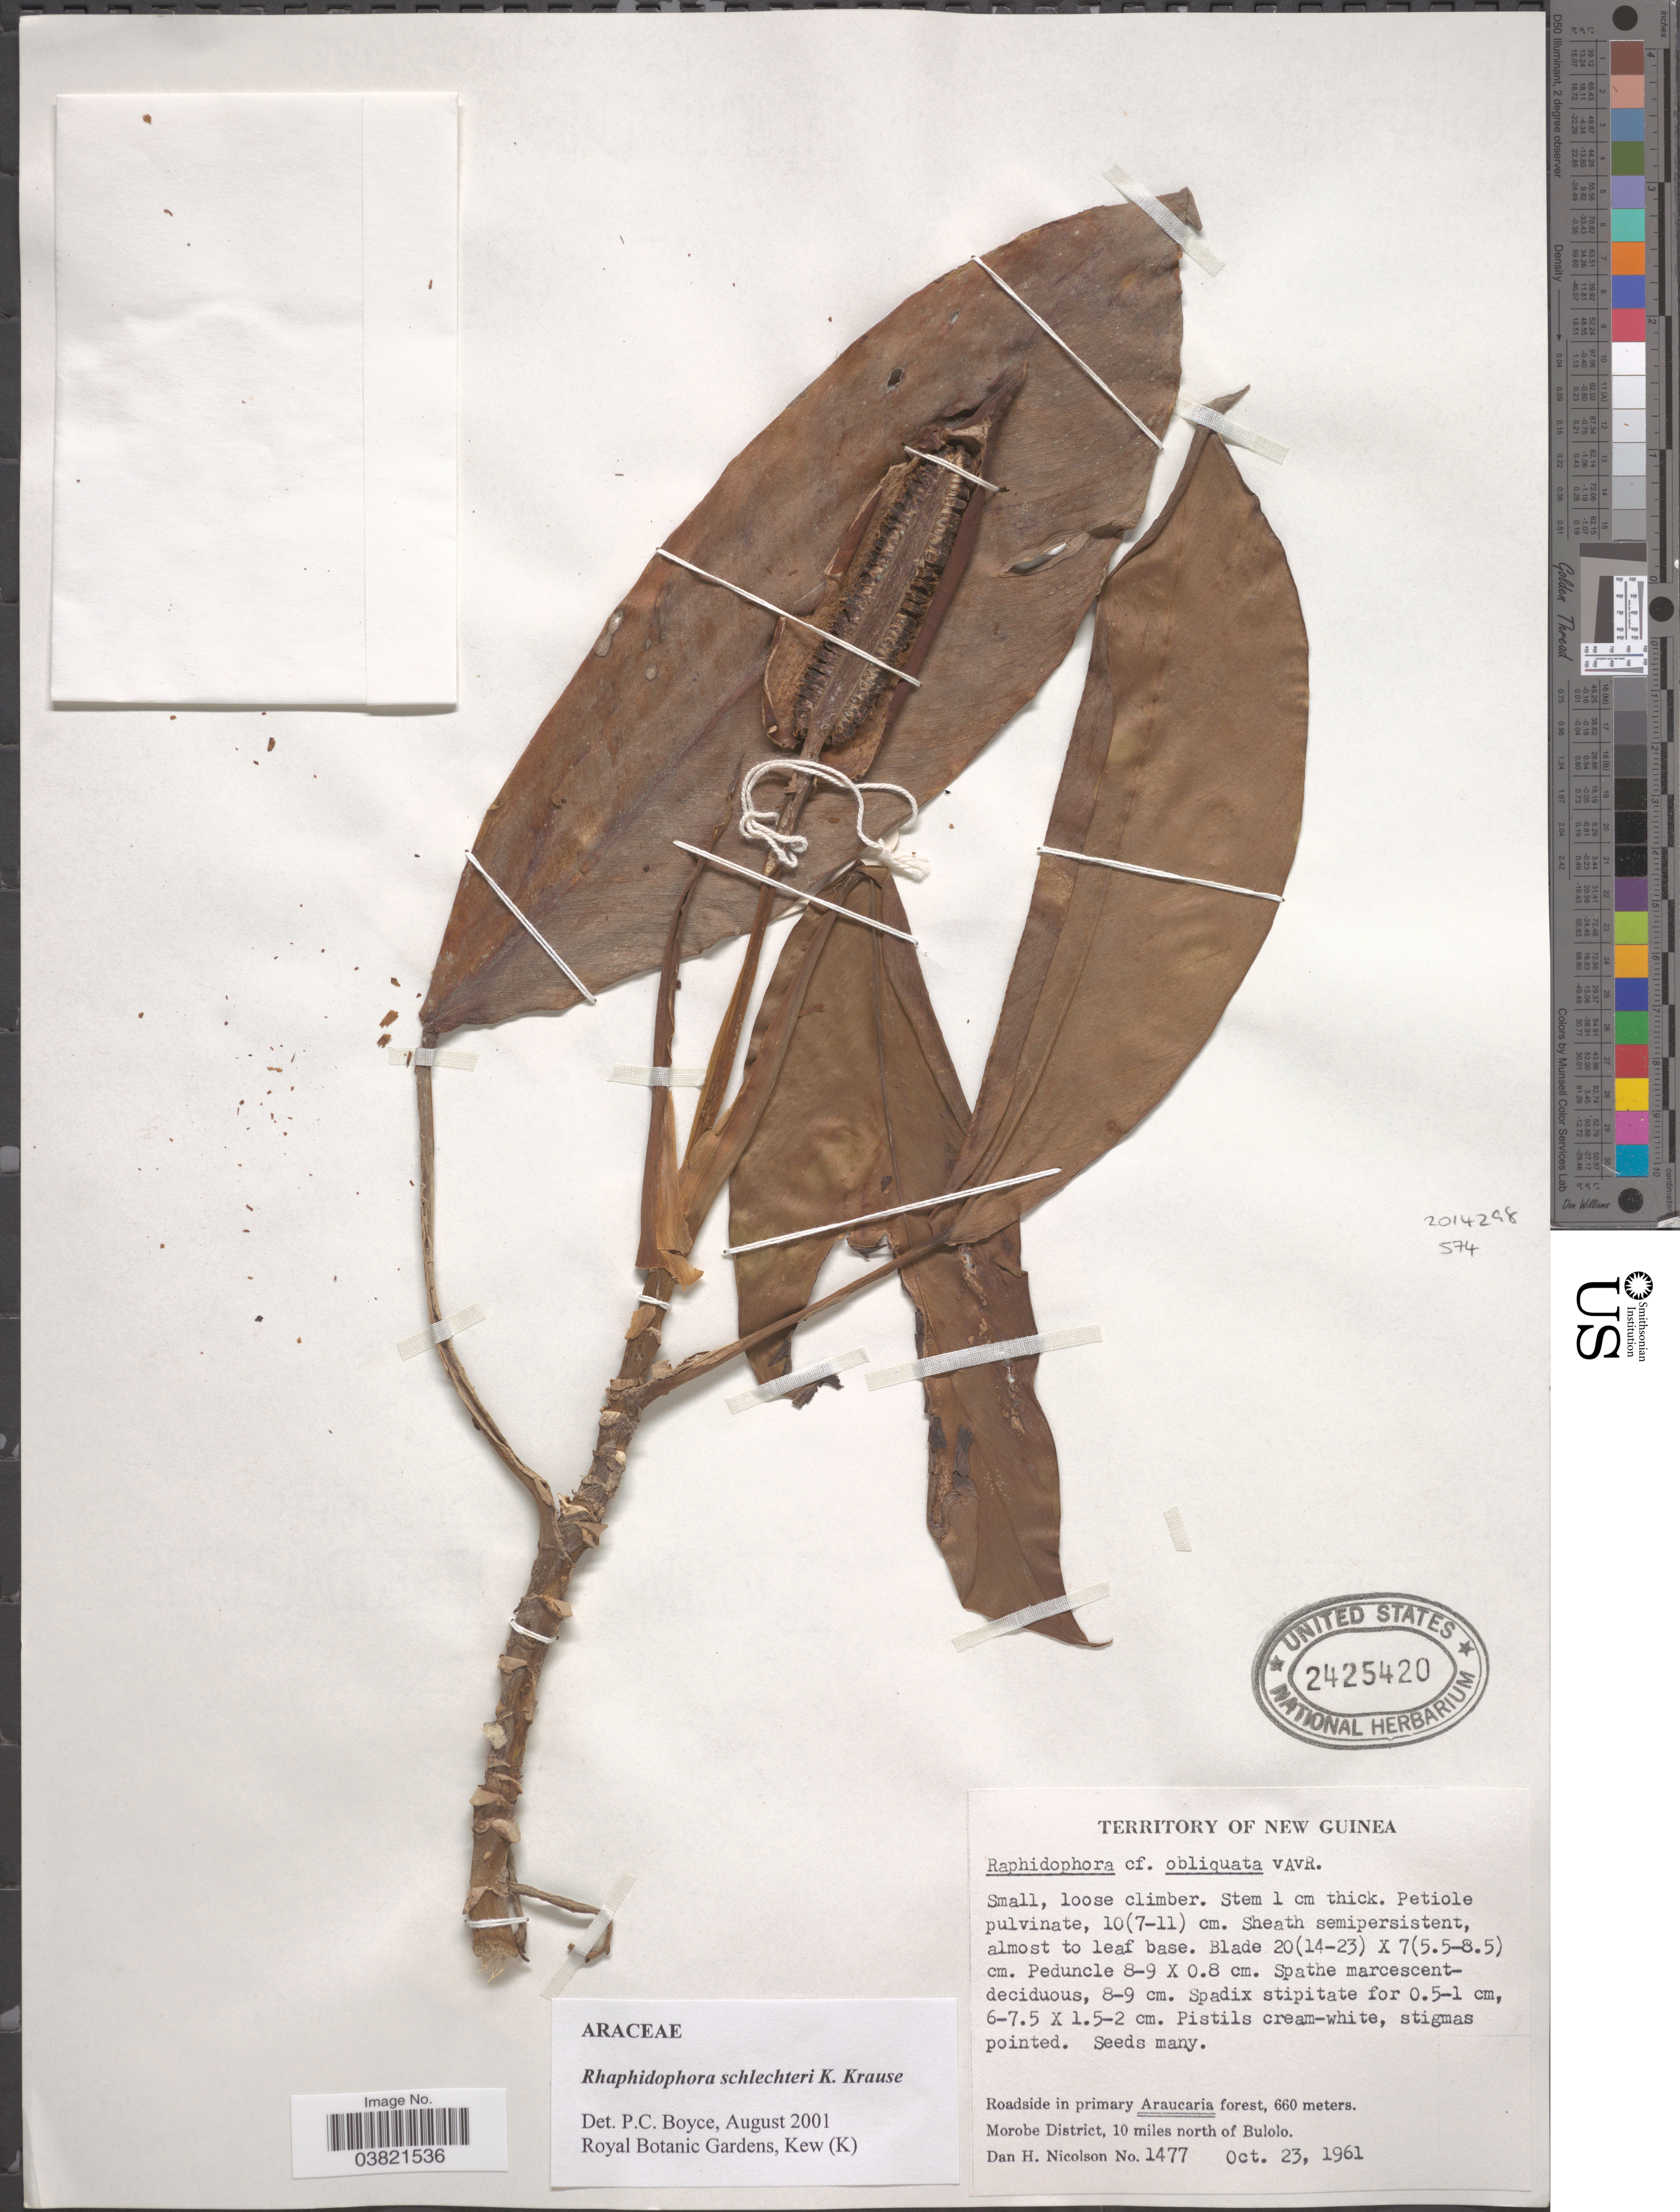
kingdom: Plantae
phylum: Tracheophyta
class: Liliopsida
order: Alismatales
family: Araceae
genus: Rhaphidophora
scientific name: Rhaphidophora schlechteri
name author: K. Krause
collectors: D. H. Nicolson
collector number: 1477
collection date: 1961-10-23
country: Papua New Guinea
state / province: Morobe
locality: Territory of New Guinea. Roadside in primary Araucaria forest. morobe District, 10 miles north of Bulolo.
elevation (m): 660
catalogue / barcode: US 2425420